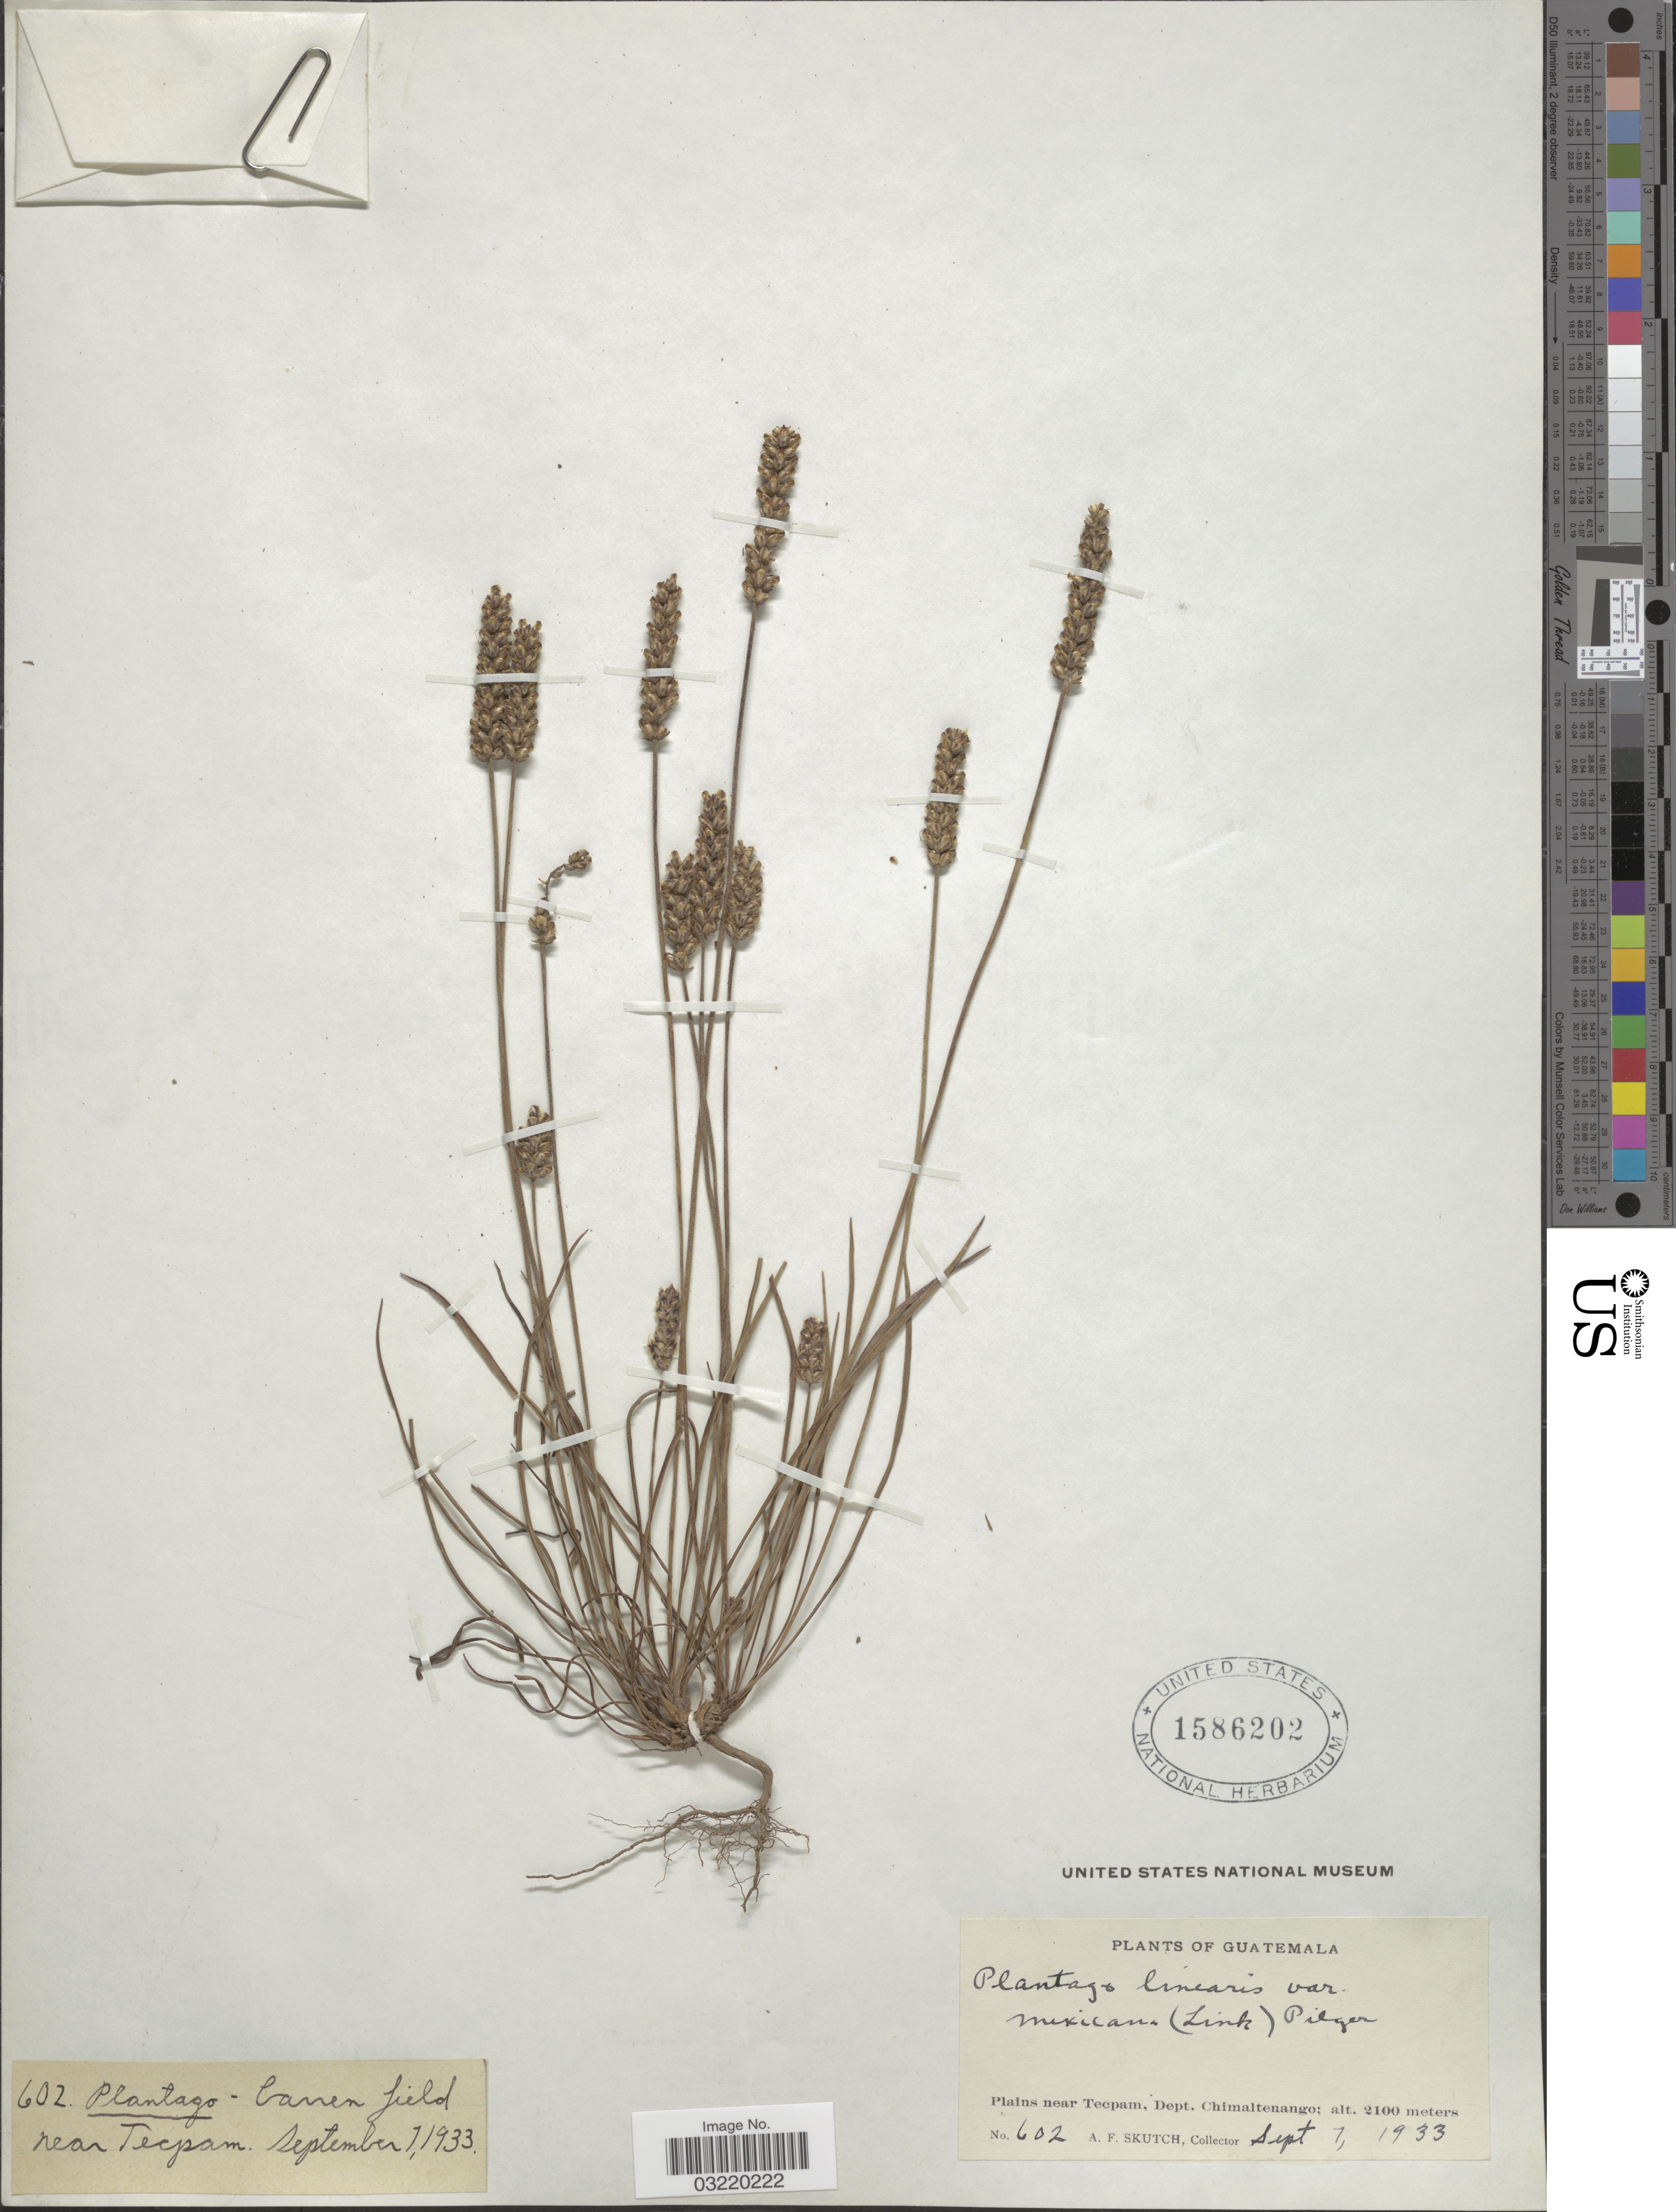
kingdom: Plantae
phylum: Tracheophyta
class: Magnoliopsida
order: Lamiales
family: Plantaginaceae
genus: Plantago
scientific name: Plantago nivea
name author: Kunth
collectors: A. F. Skutch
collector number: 602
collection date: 1933-09-01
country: Guatemala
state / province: Chimaltenango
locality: Plains near Texpam, Dept. Chimaltenango.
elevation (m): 2100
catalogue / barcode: US 1586202